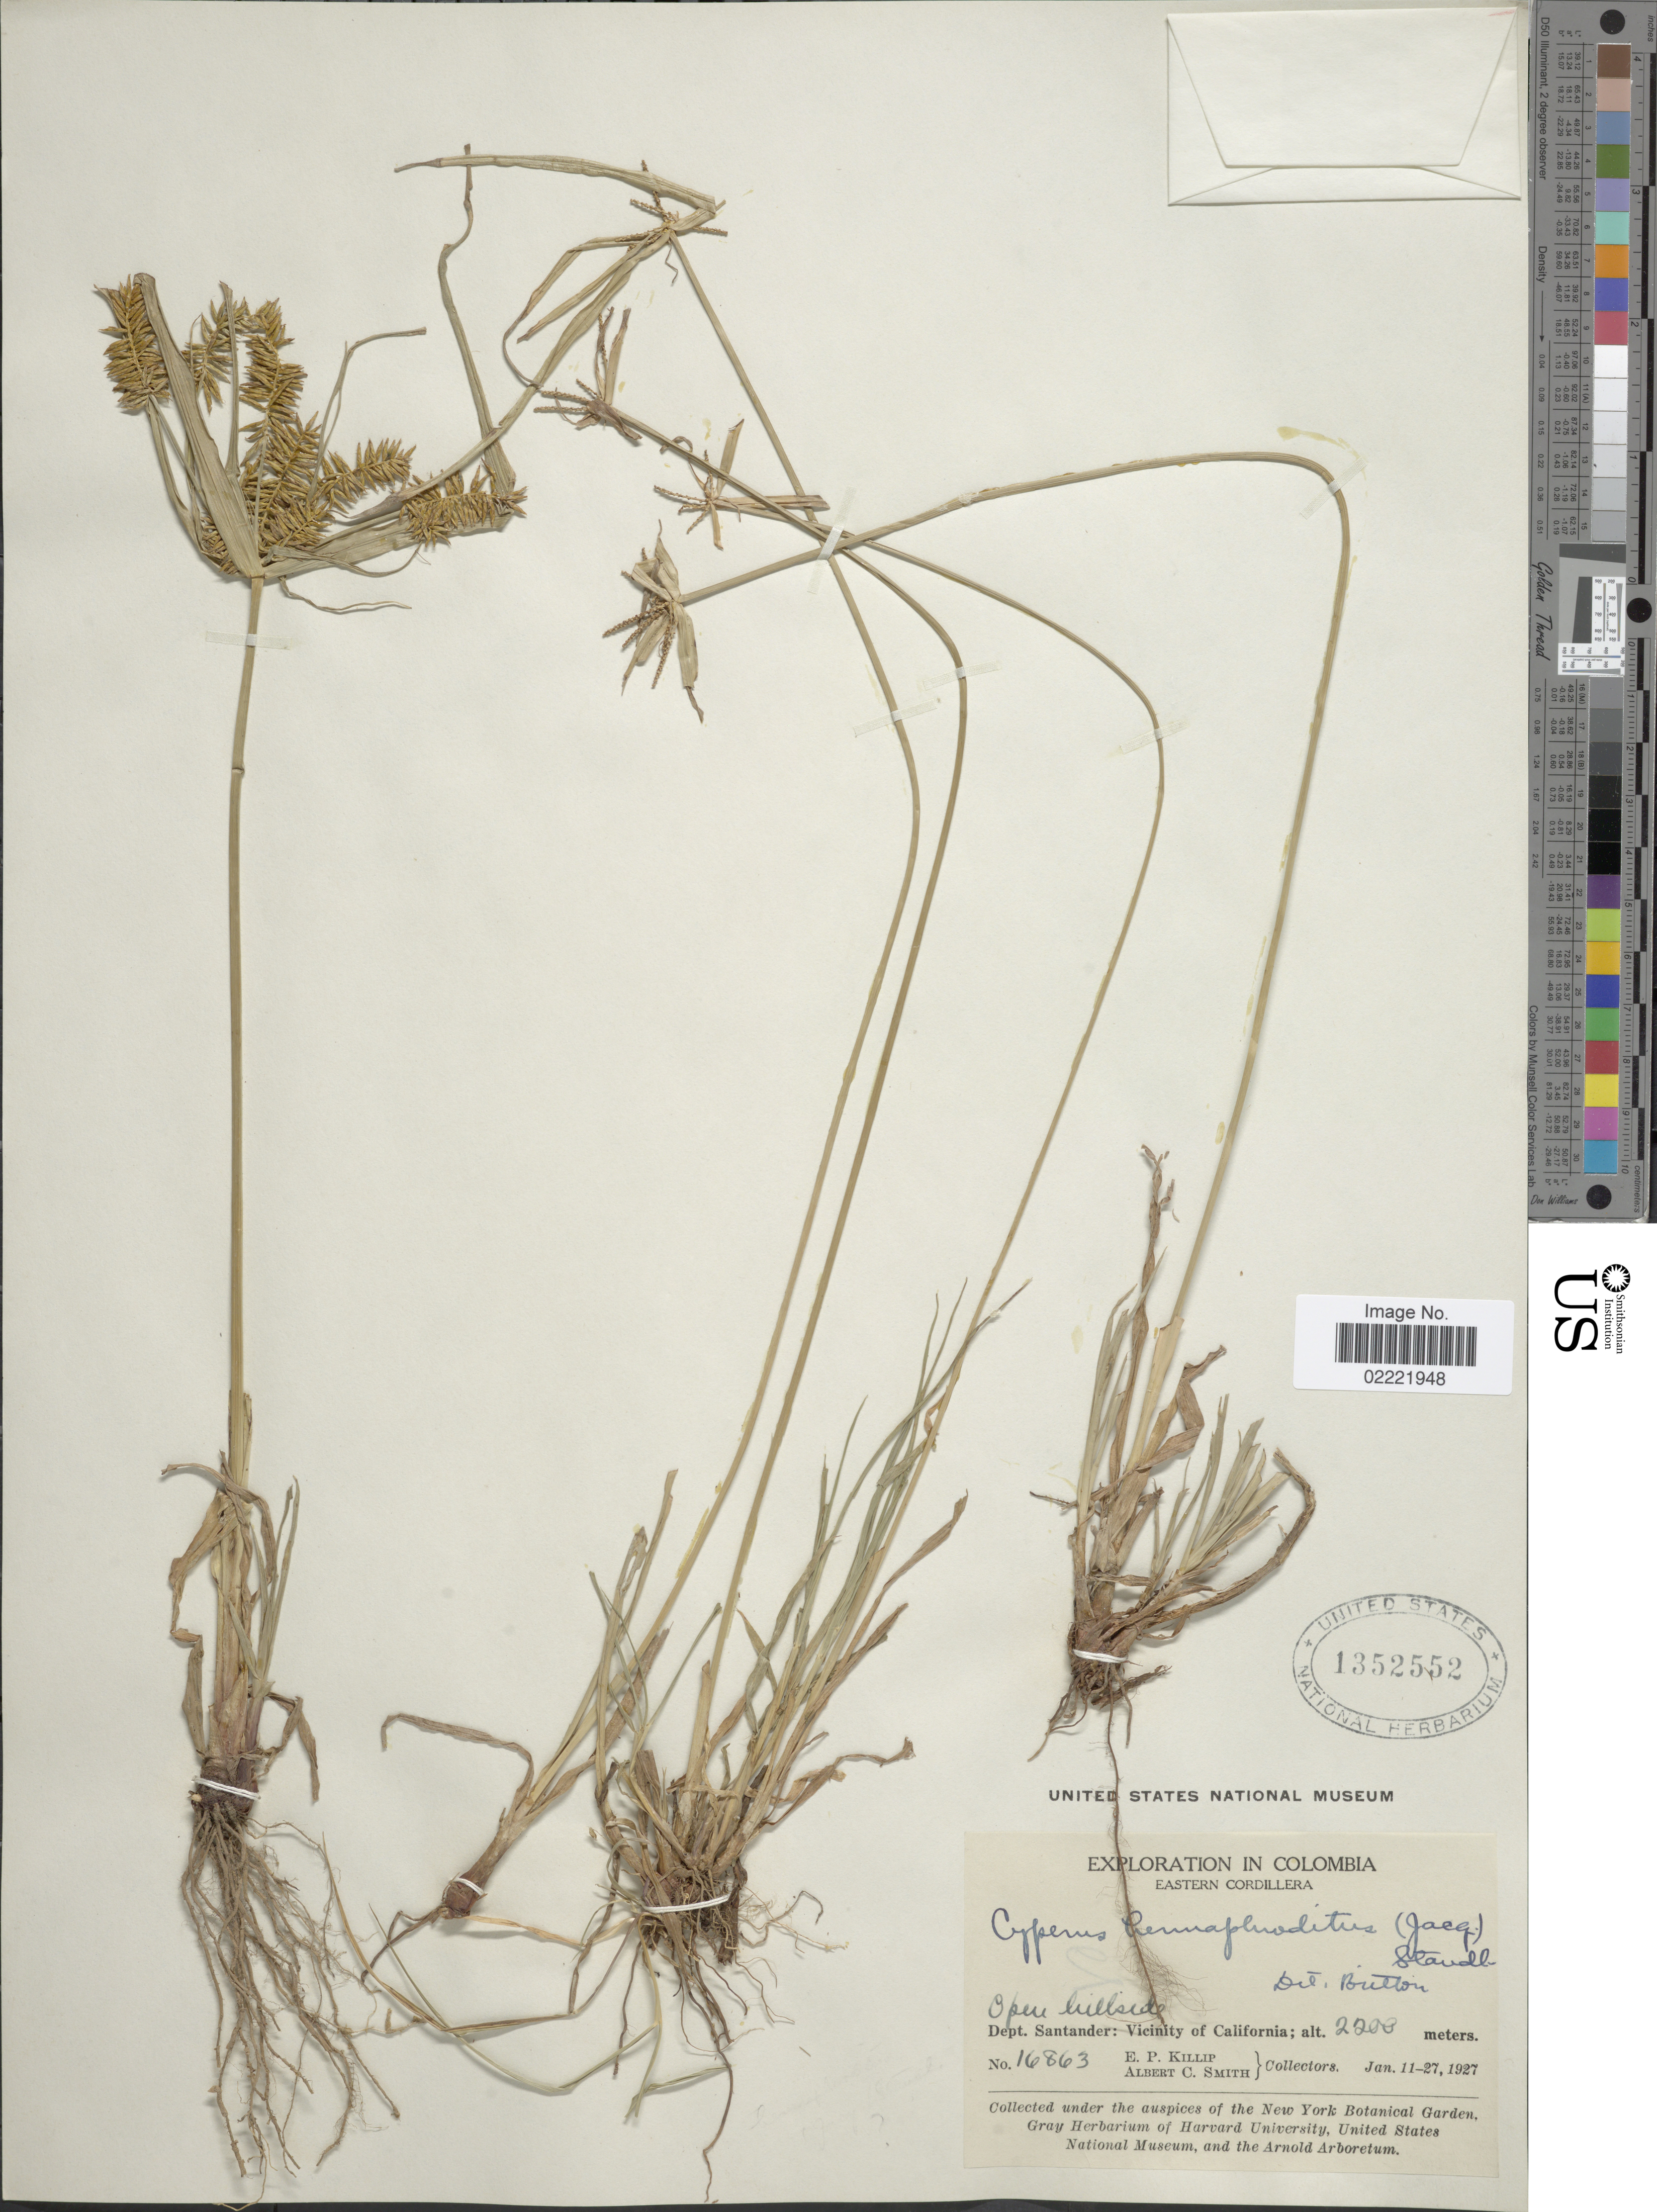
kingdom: Plantae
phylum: Tracheophyta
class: Liliopsida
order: Poales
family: Cyperaceae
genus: Cyperus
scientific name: Cyperus hermaphroditus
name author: (Jacq.) Standl.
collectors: E. P. Killip & A. C. Smith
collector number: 16863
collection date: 1927-01-11/1927-01-27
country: Colombia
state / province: Santander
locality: Eastern Cordillera, open hillsides, vicinity of California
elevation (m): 2200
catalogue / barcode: US 1352552